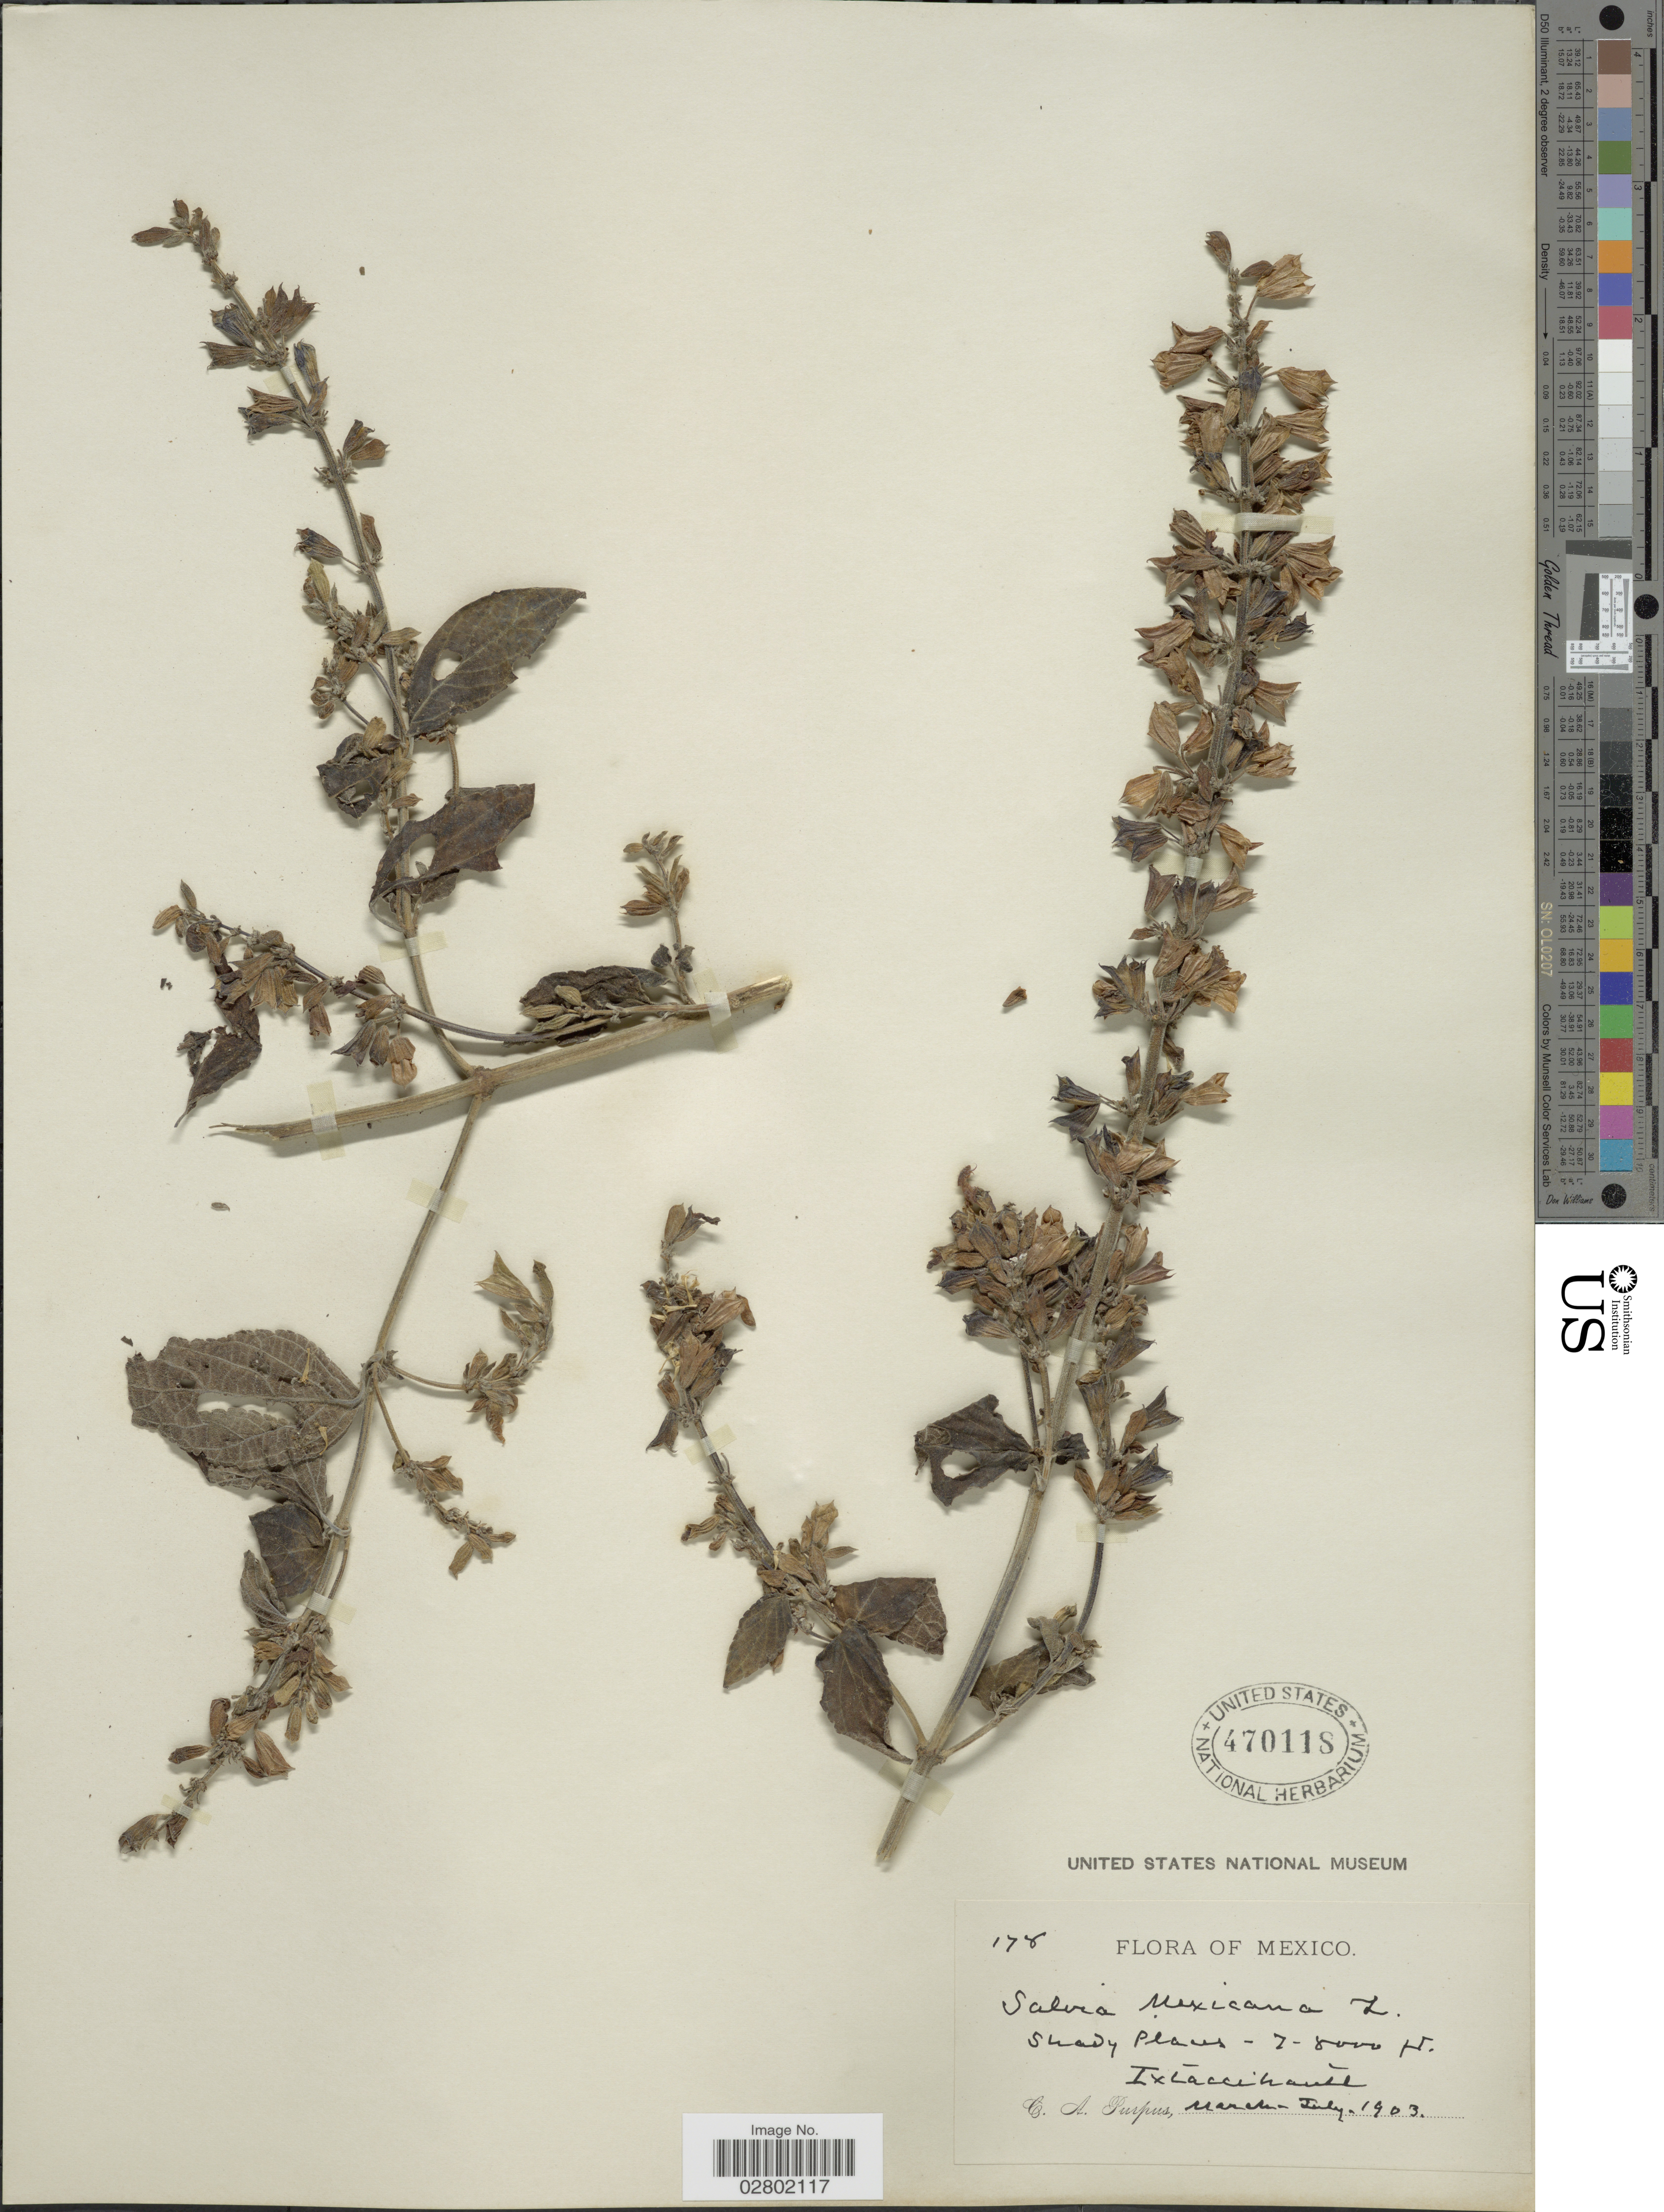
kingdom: Plantae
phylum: Tracheophyta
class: Magnoliopsida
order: Lamiales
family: Lamiaceae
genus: Salvia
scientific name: Salvia mexicana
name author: L.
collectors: C. A. Purpus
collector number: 178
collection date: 1903-03/1903-07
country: Mexico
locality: Ixtaccihuatl.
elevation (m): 2134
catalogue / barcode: US 470118